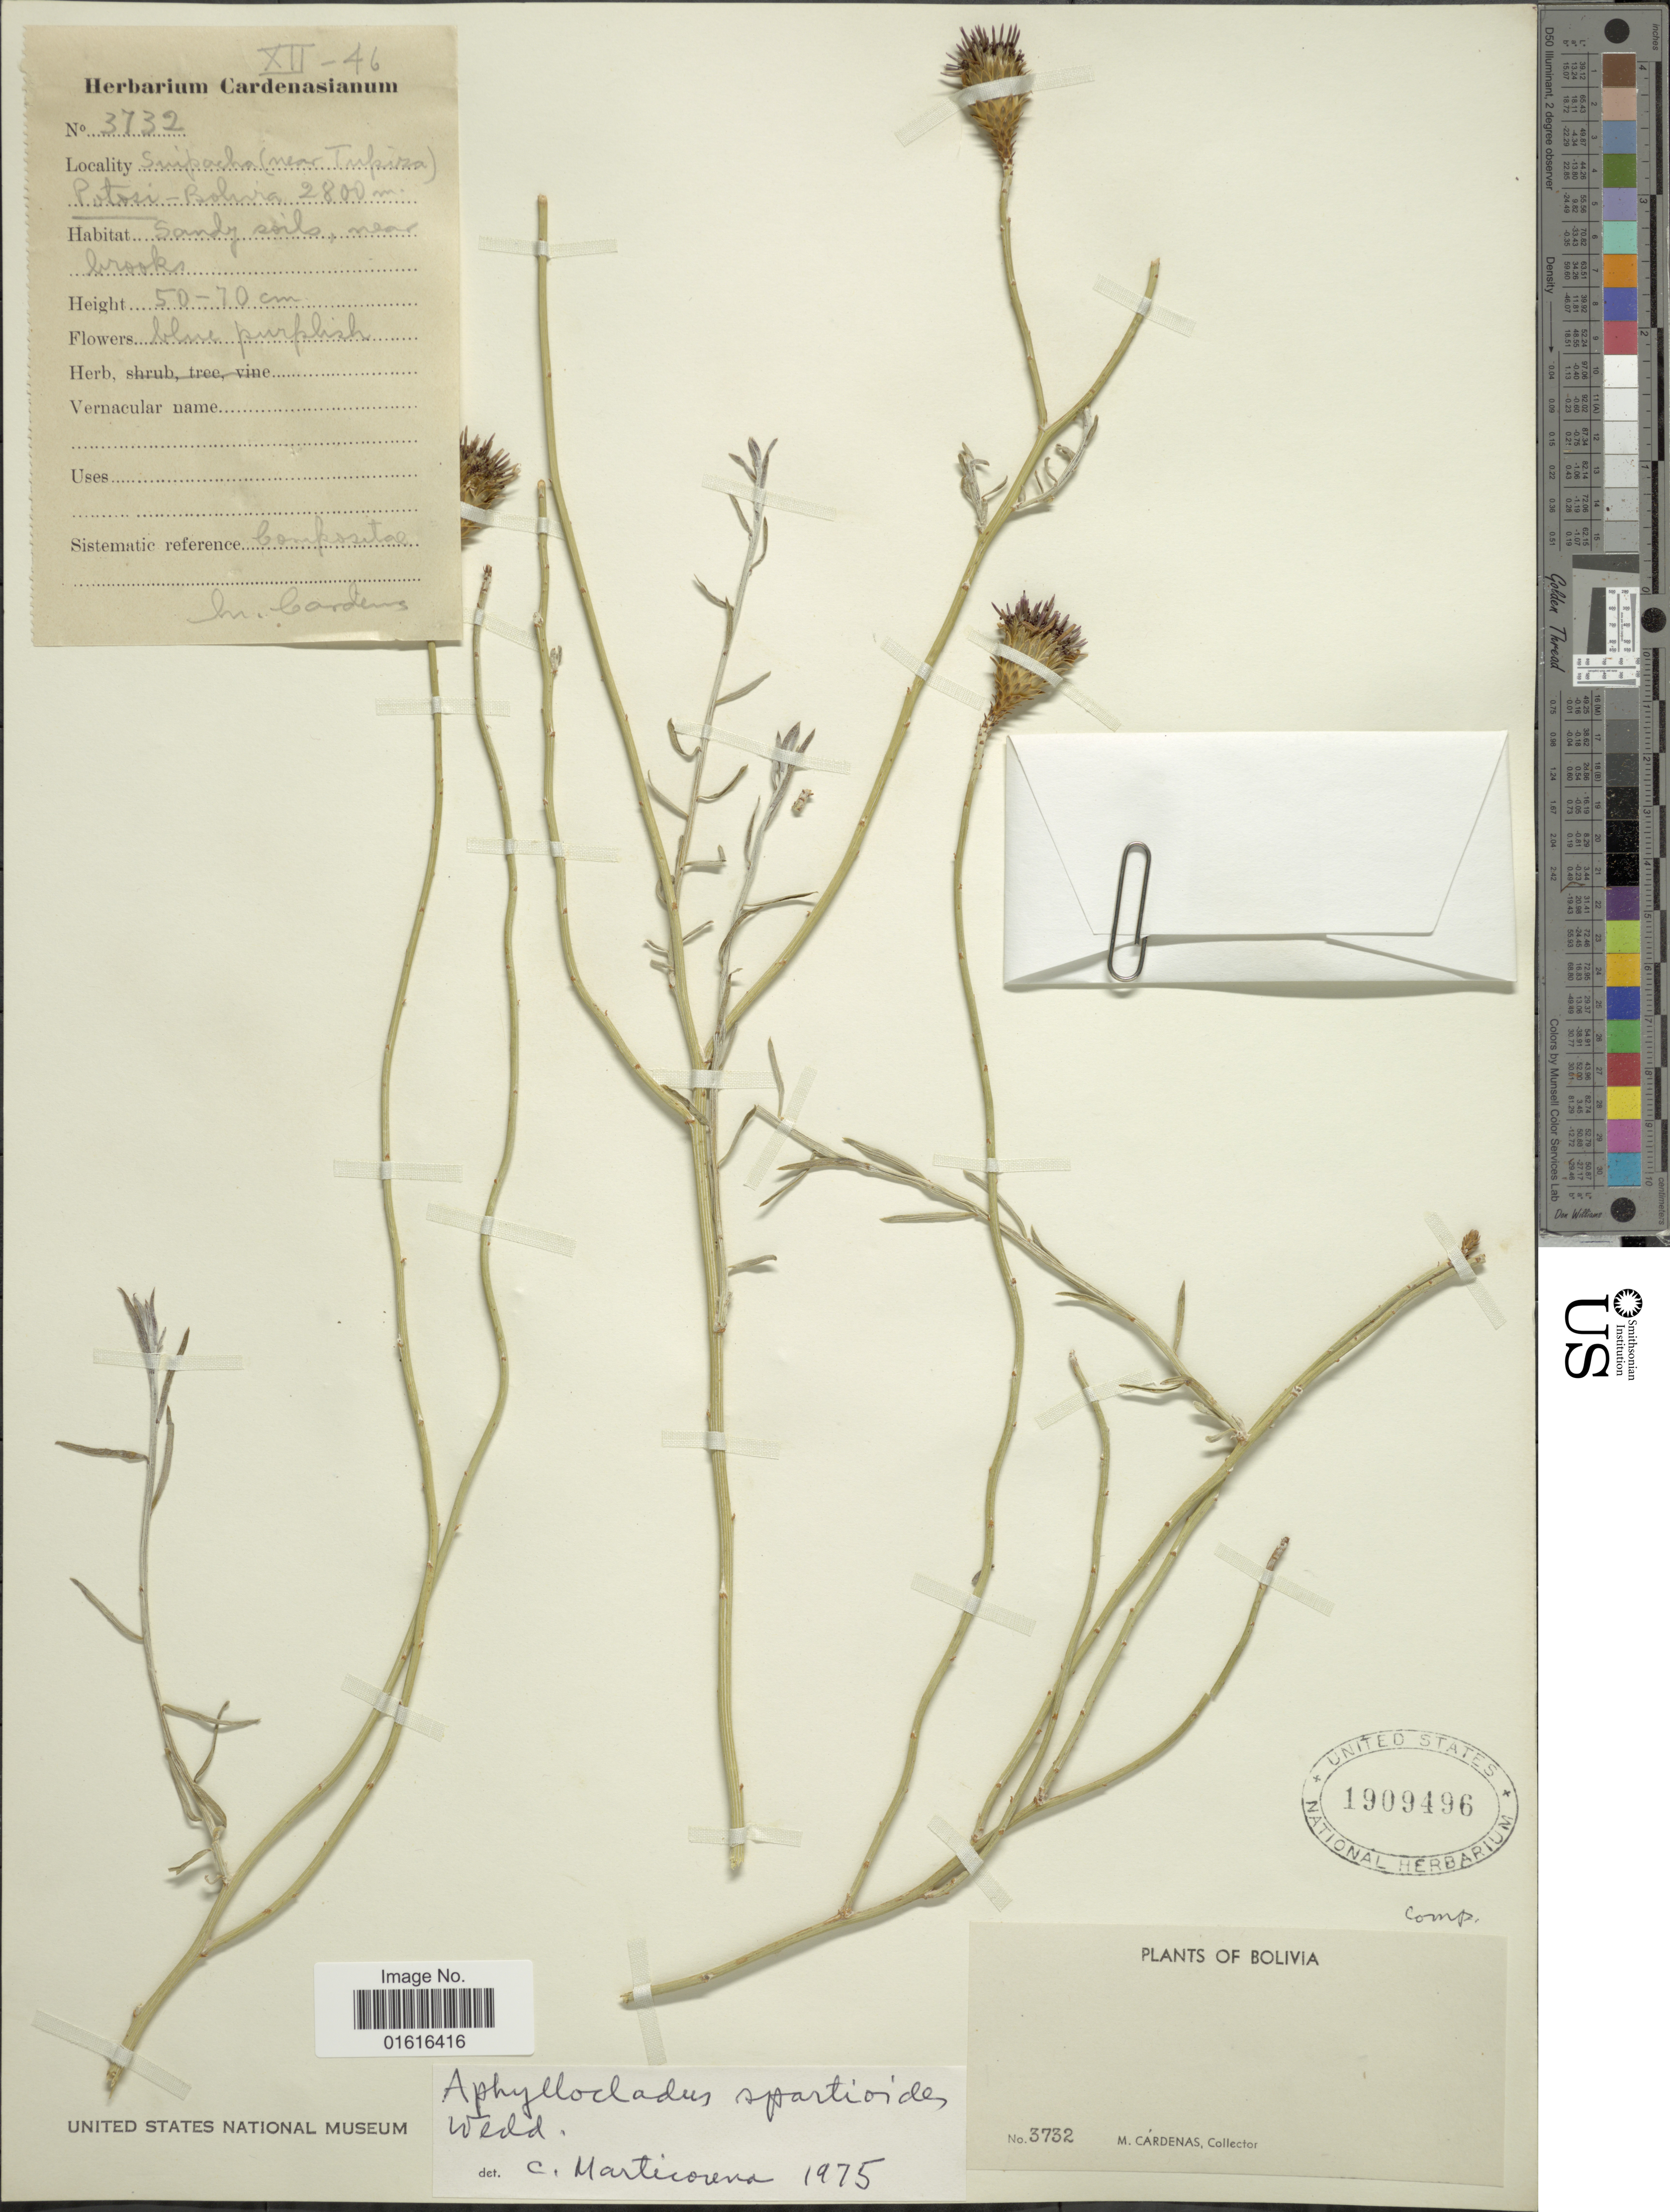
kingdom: Plantae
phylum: Tracheophyta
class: Magnoliopsida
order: Asterales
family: Asteraceae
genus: Aphyllocladus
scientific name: Aphyllocladus spartioides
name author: Wedd.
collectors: M. Cárdenas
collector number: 3732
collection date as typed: Transcribed d/m/y: /12/46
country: Bolivia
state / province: Potosi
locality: Suipacha (near Tupiza)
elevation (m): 2800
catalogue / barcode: US 1909496